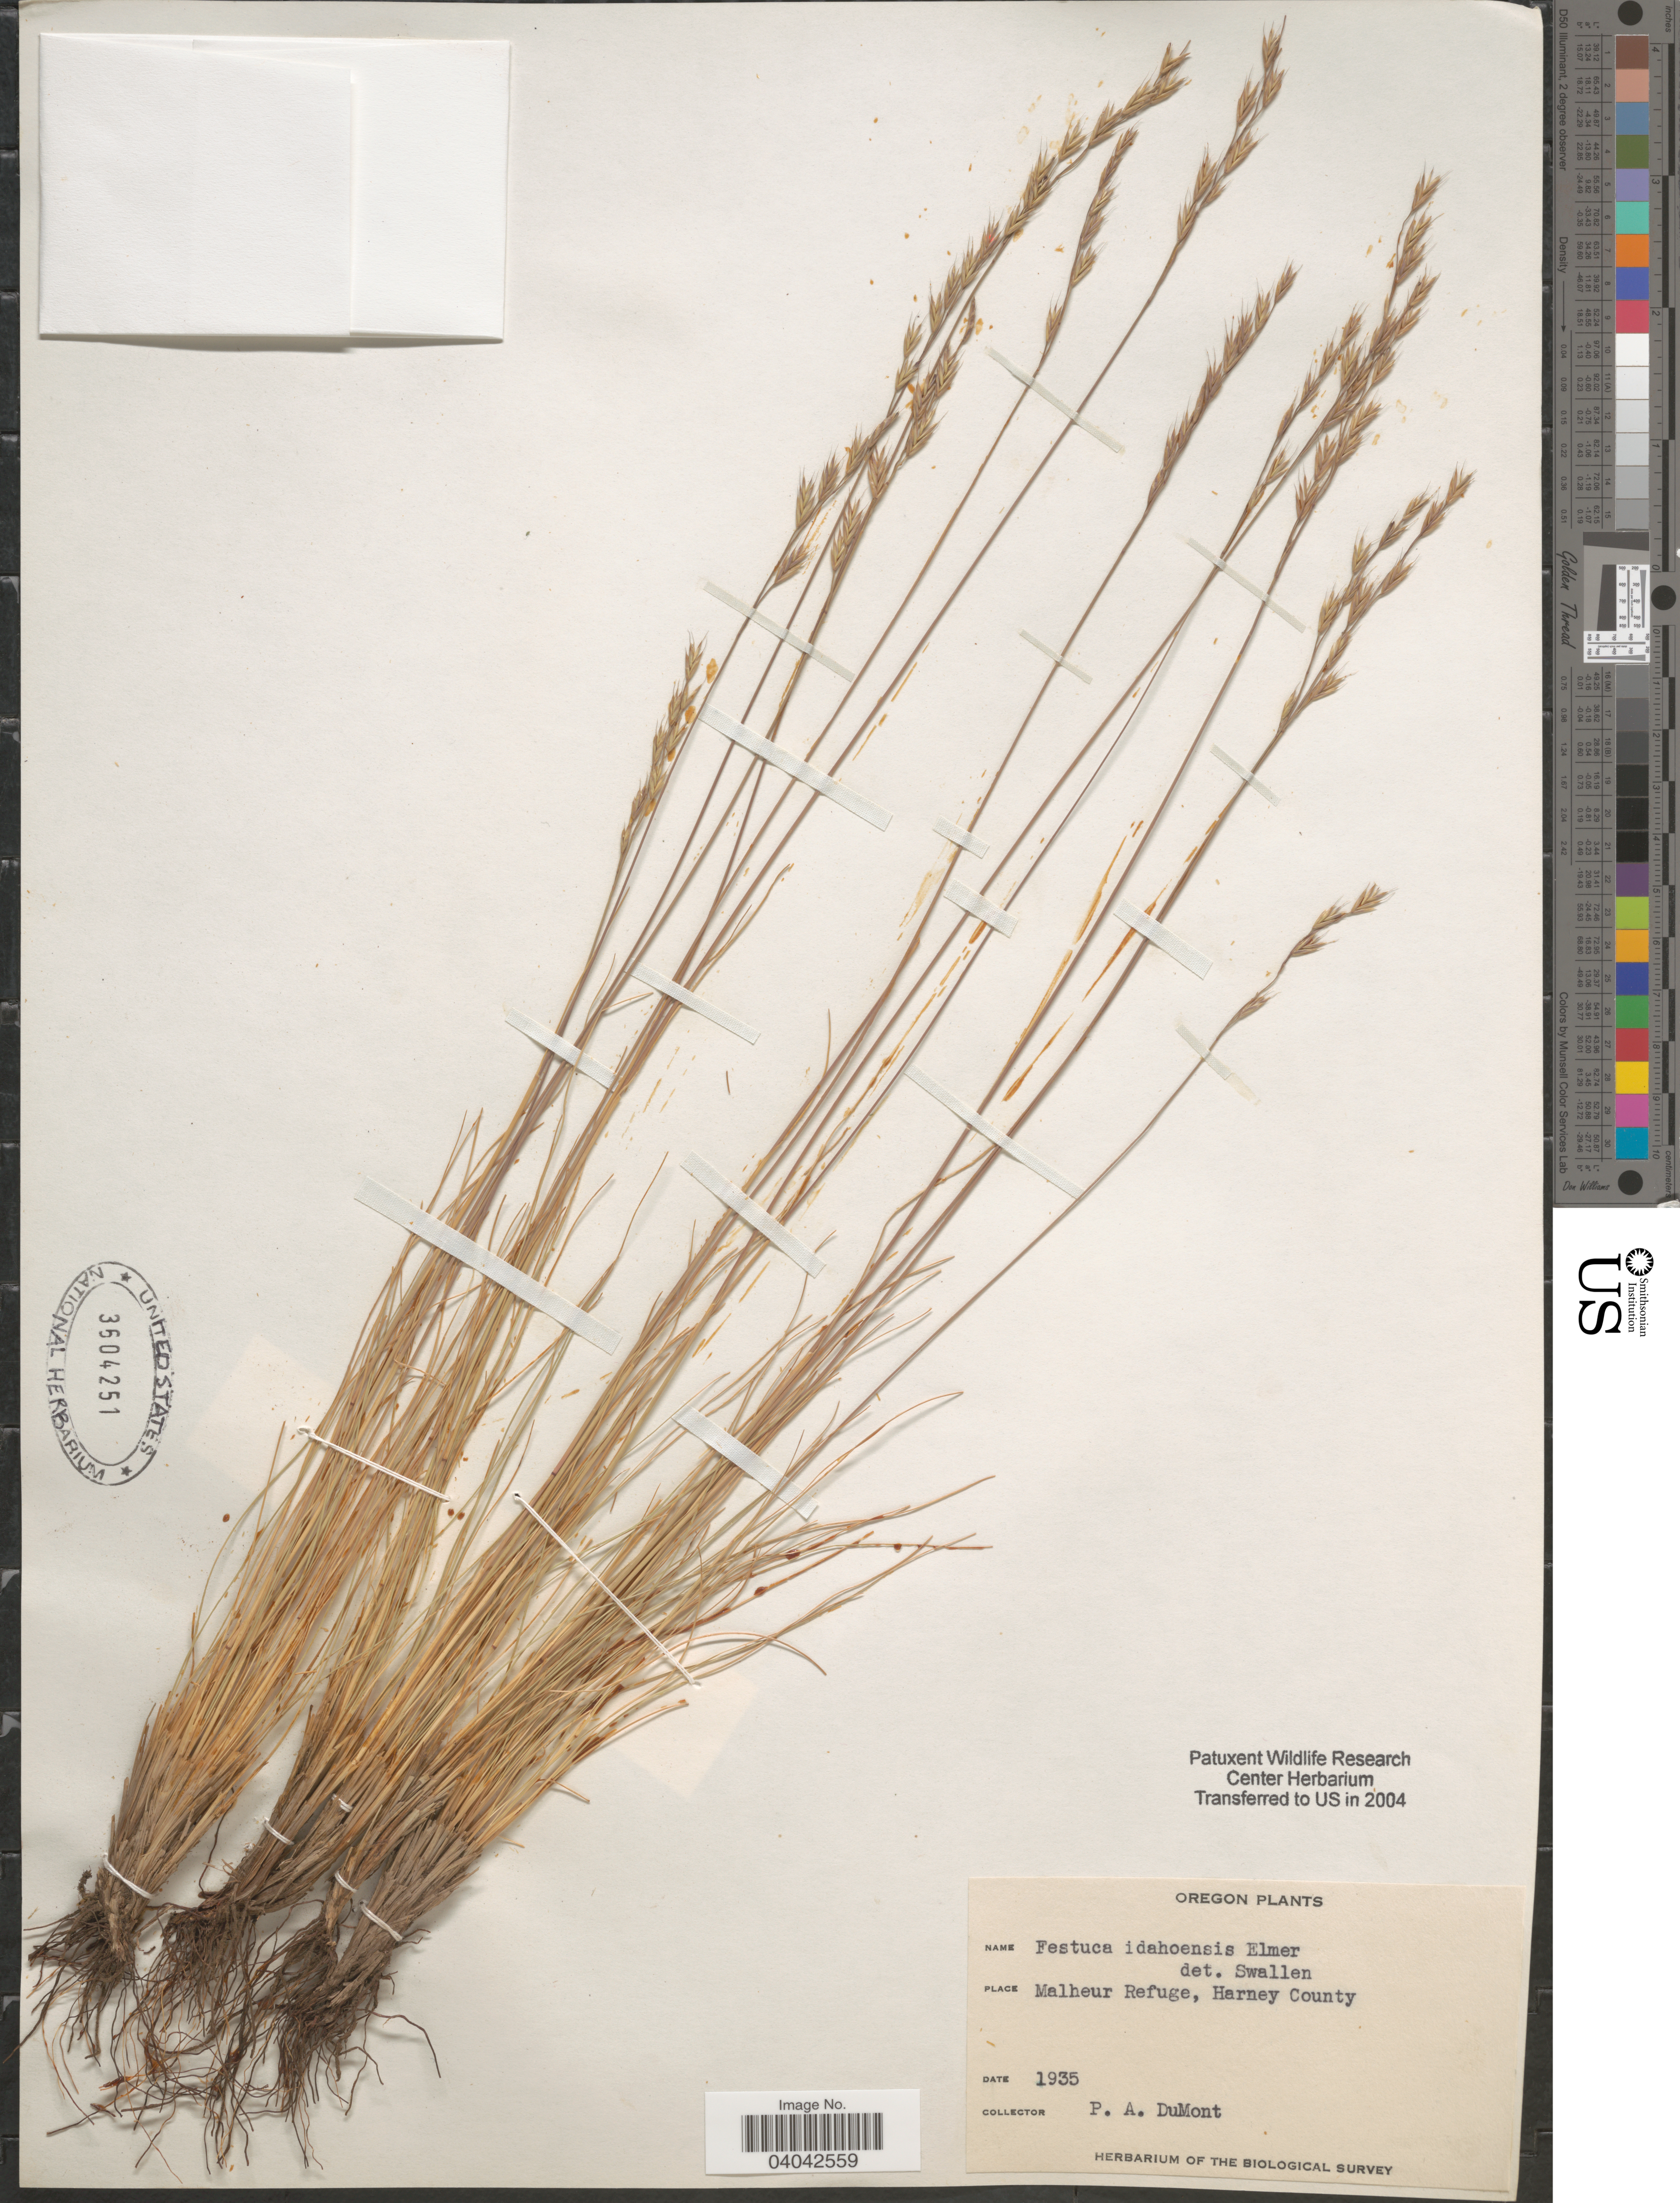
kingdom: Plantae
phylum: Tracheophyta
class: Liliopsida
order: Poales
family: Poaceae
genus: Festuca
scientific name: Festuca idahoensis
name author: Elmer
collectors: P. Dumont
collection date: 1935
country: United States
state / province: Oregon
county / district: Harney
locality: Malheur Refuge, Harney County.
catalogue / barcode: US 3604251